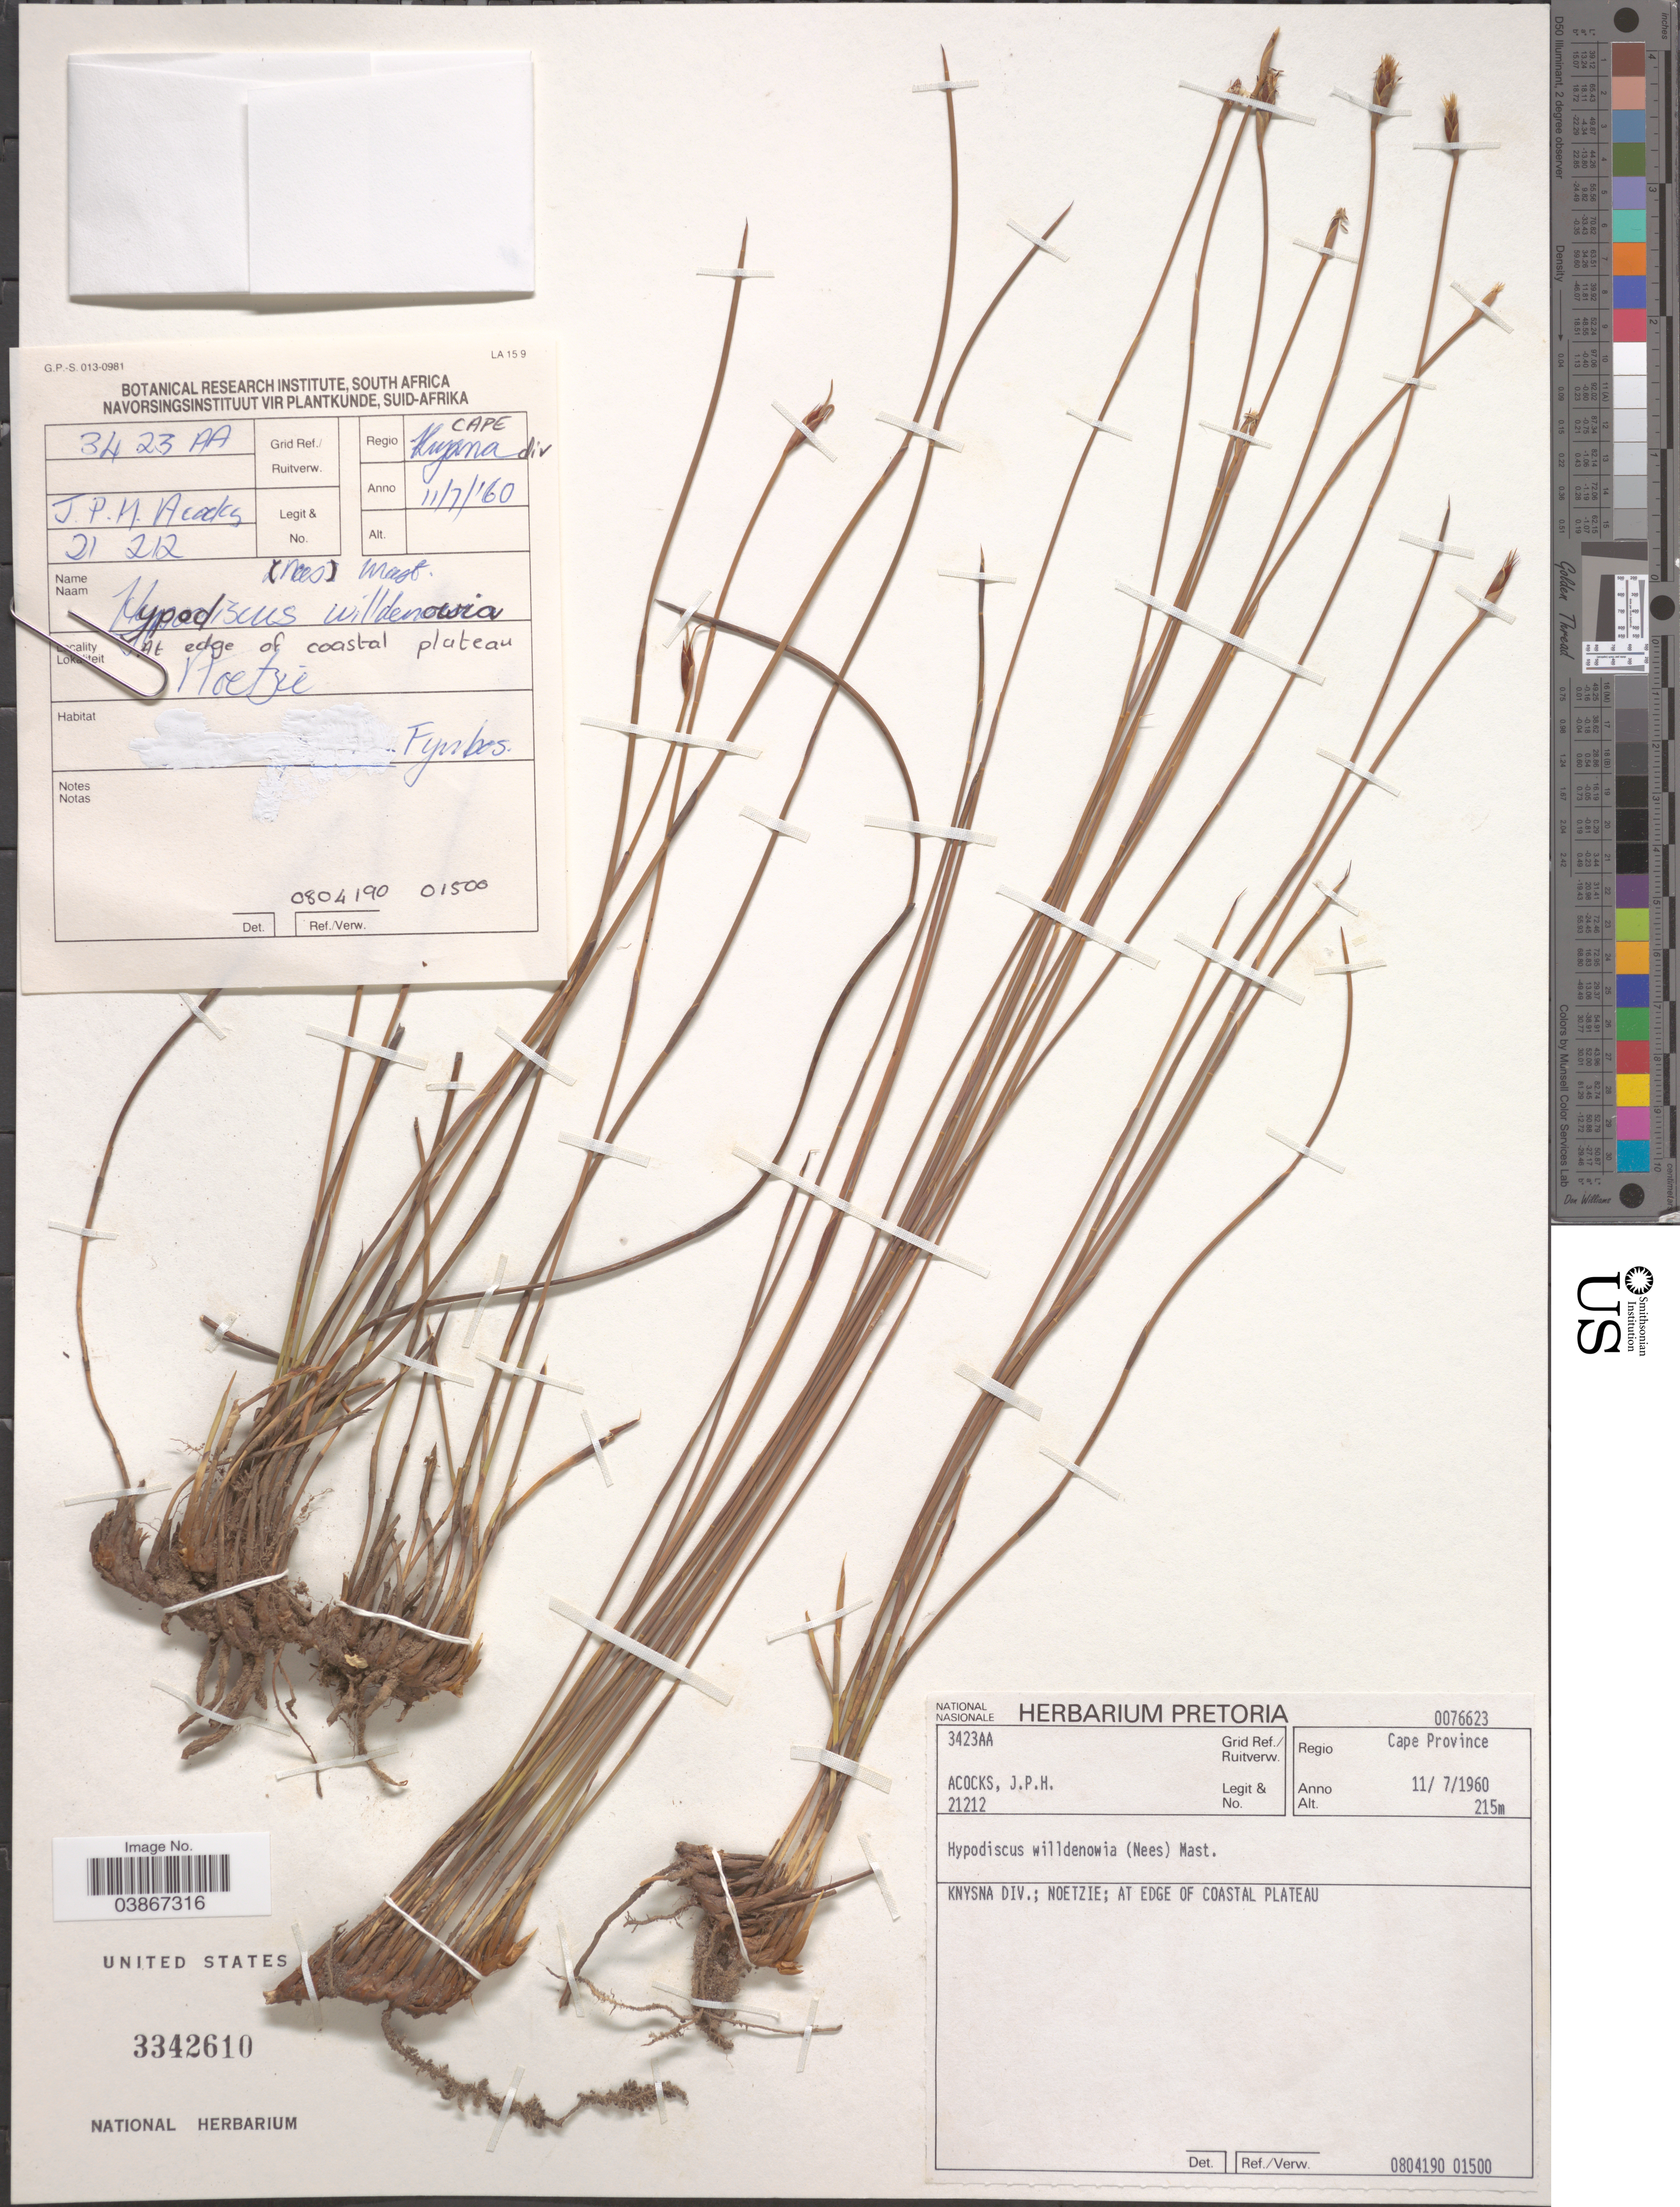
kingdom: Plantae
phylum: Tracheophyta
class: Liliopsida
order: Poales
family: Restionaceae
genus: Hypodiscus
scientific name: Hypodiscus willdenowia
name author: (Nees) Mast.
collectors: J. P. Acocks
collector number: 21212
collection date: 1960-07-11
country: South Africa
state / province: Western Cape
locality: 3423AA Grid Ref./Ruitverw. Regio Cape Province. Knysna Div.; Noetzie; at edge of coastal plateau.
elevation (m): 215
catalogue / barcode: US 3342610